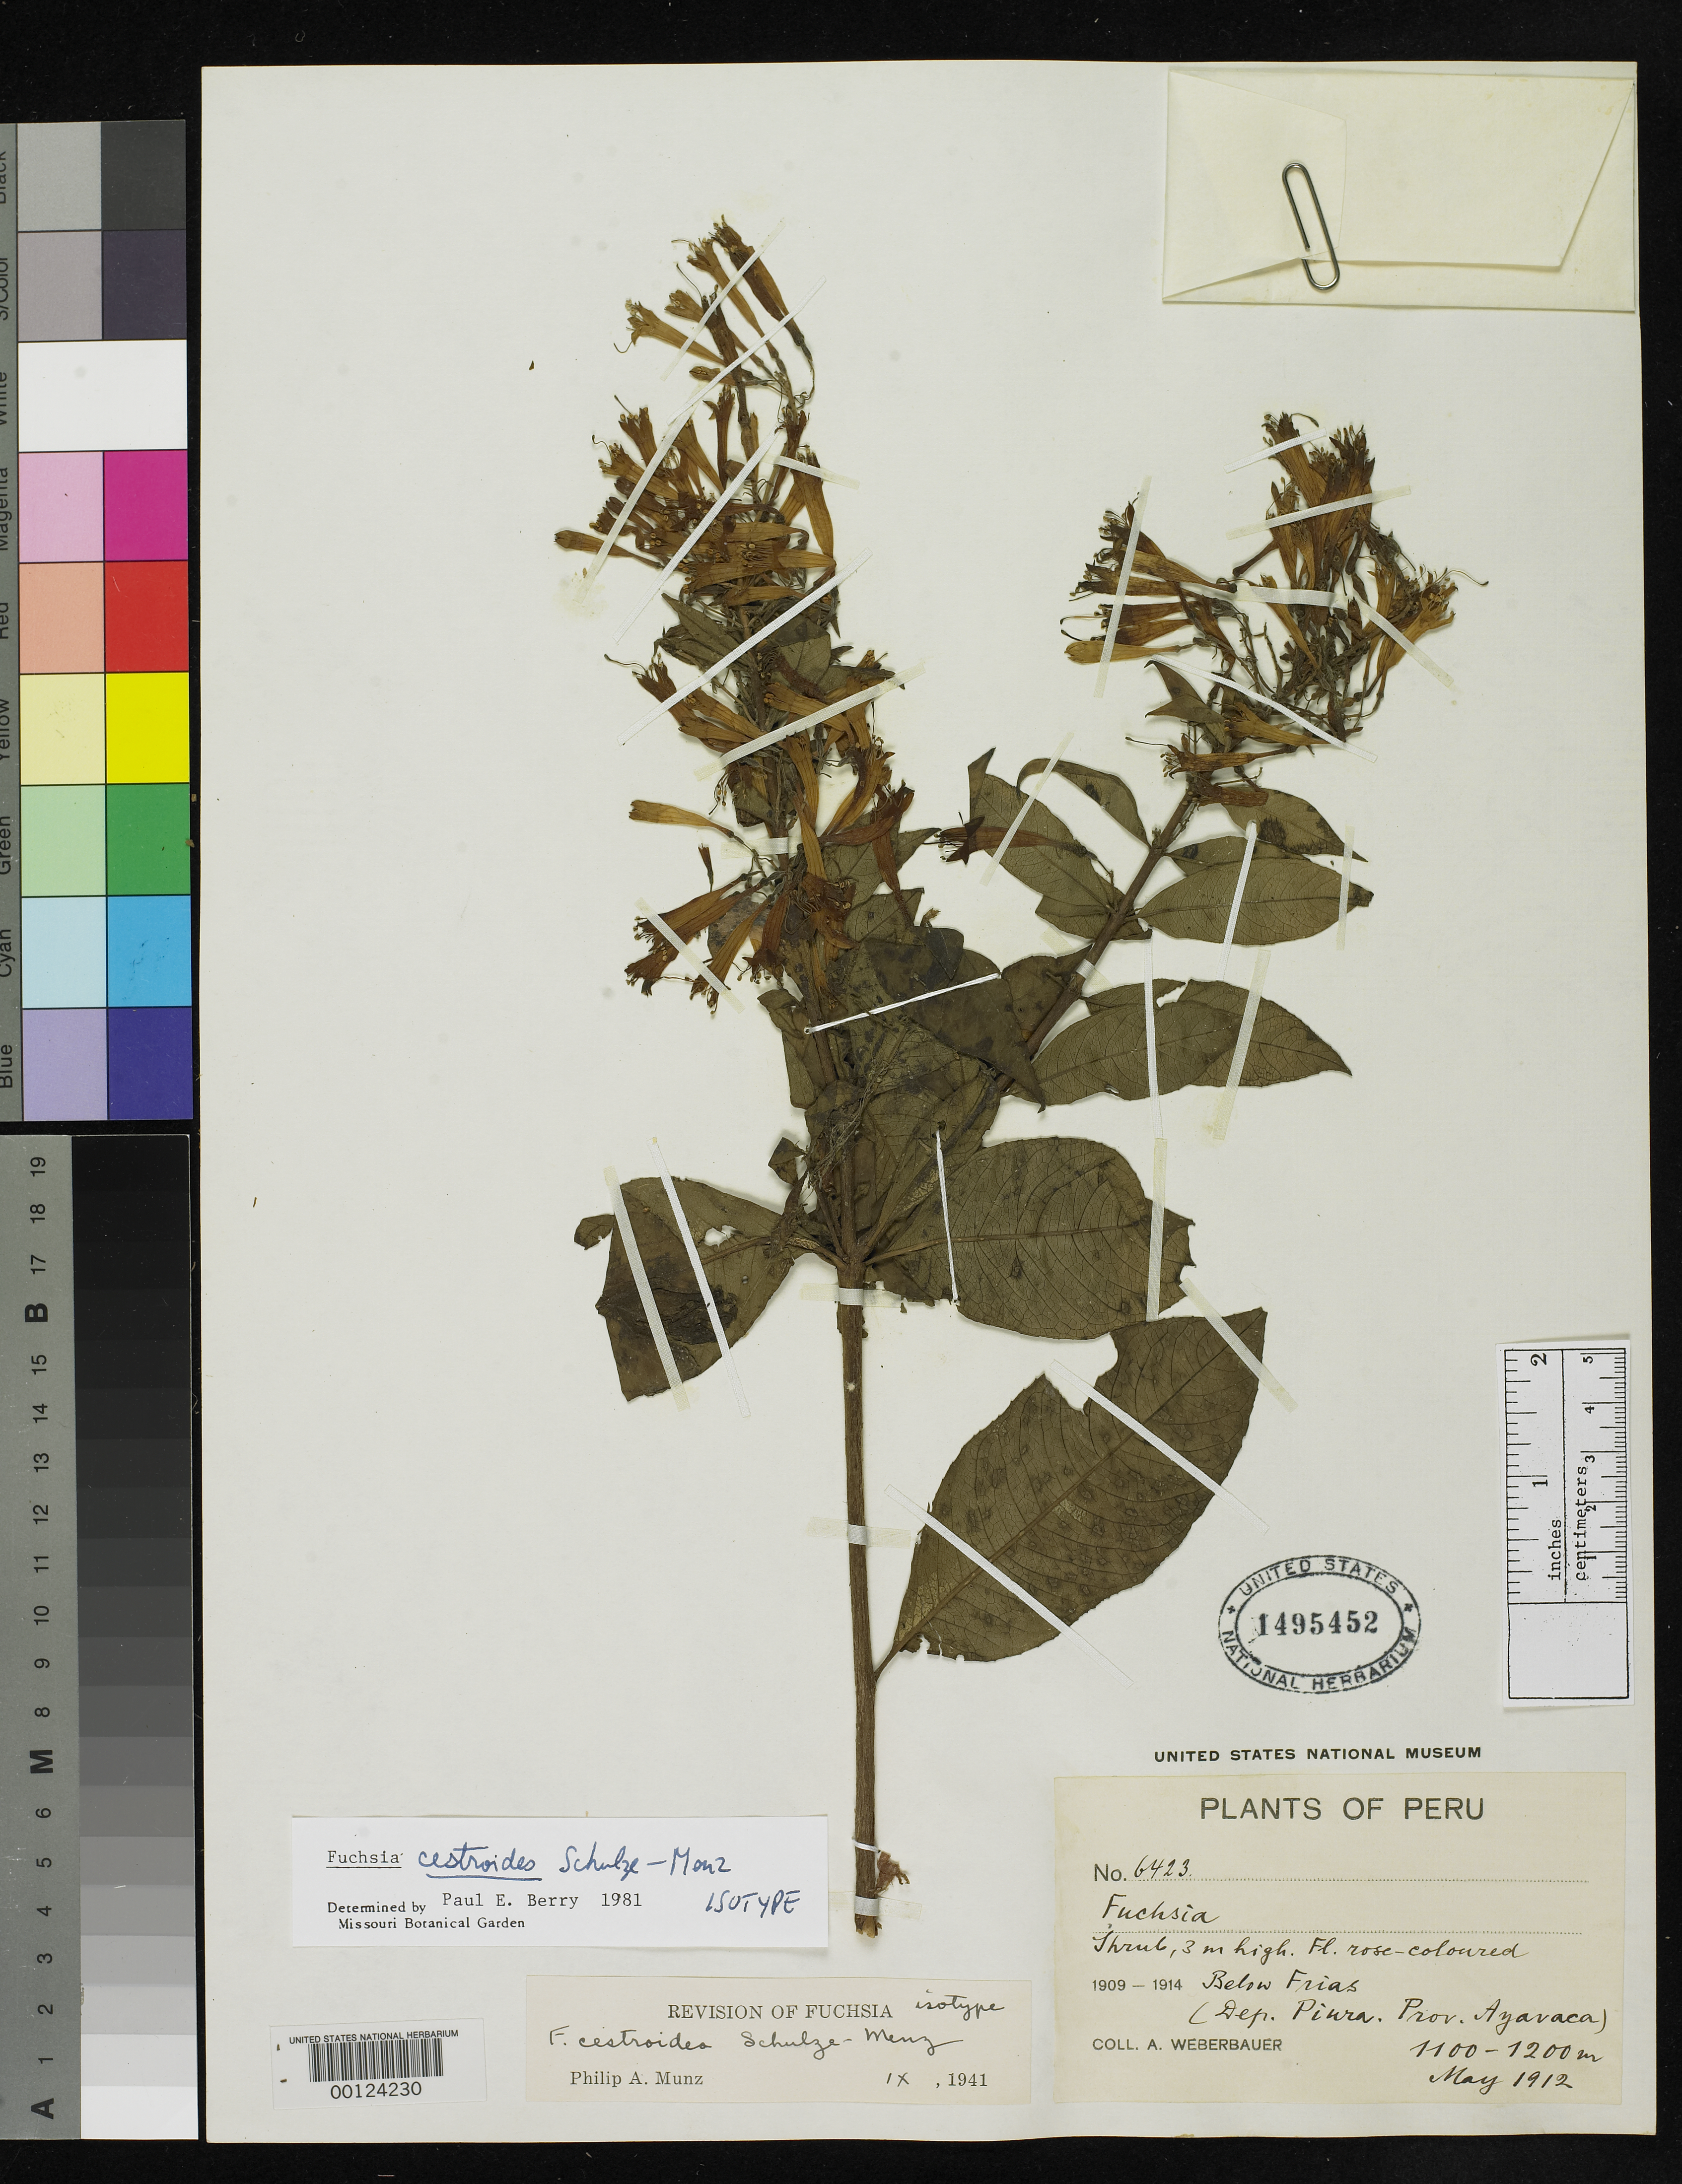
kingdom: Plantae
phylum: Tracheophyta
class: Magnoliopsida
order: Myrtales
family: Onagraceae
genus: Fuchsia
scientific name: Fuchsia cestroides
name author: Schulze-Menz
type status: Isotype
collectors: A. Weberbauer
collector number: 6423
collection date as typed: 21 May 1912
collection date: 1912-05-21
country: Peru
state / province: Piura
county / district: Ayabaca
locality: Andes Mts., under Frias.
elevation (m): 1100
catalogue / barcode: US 1495452